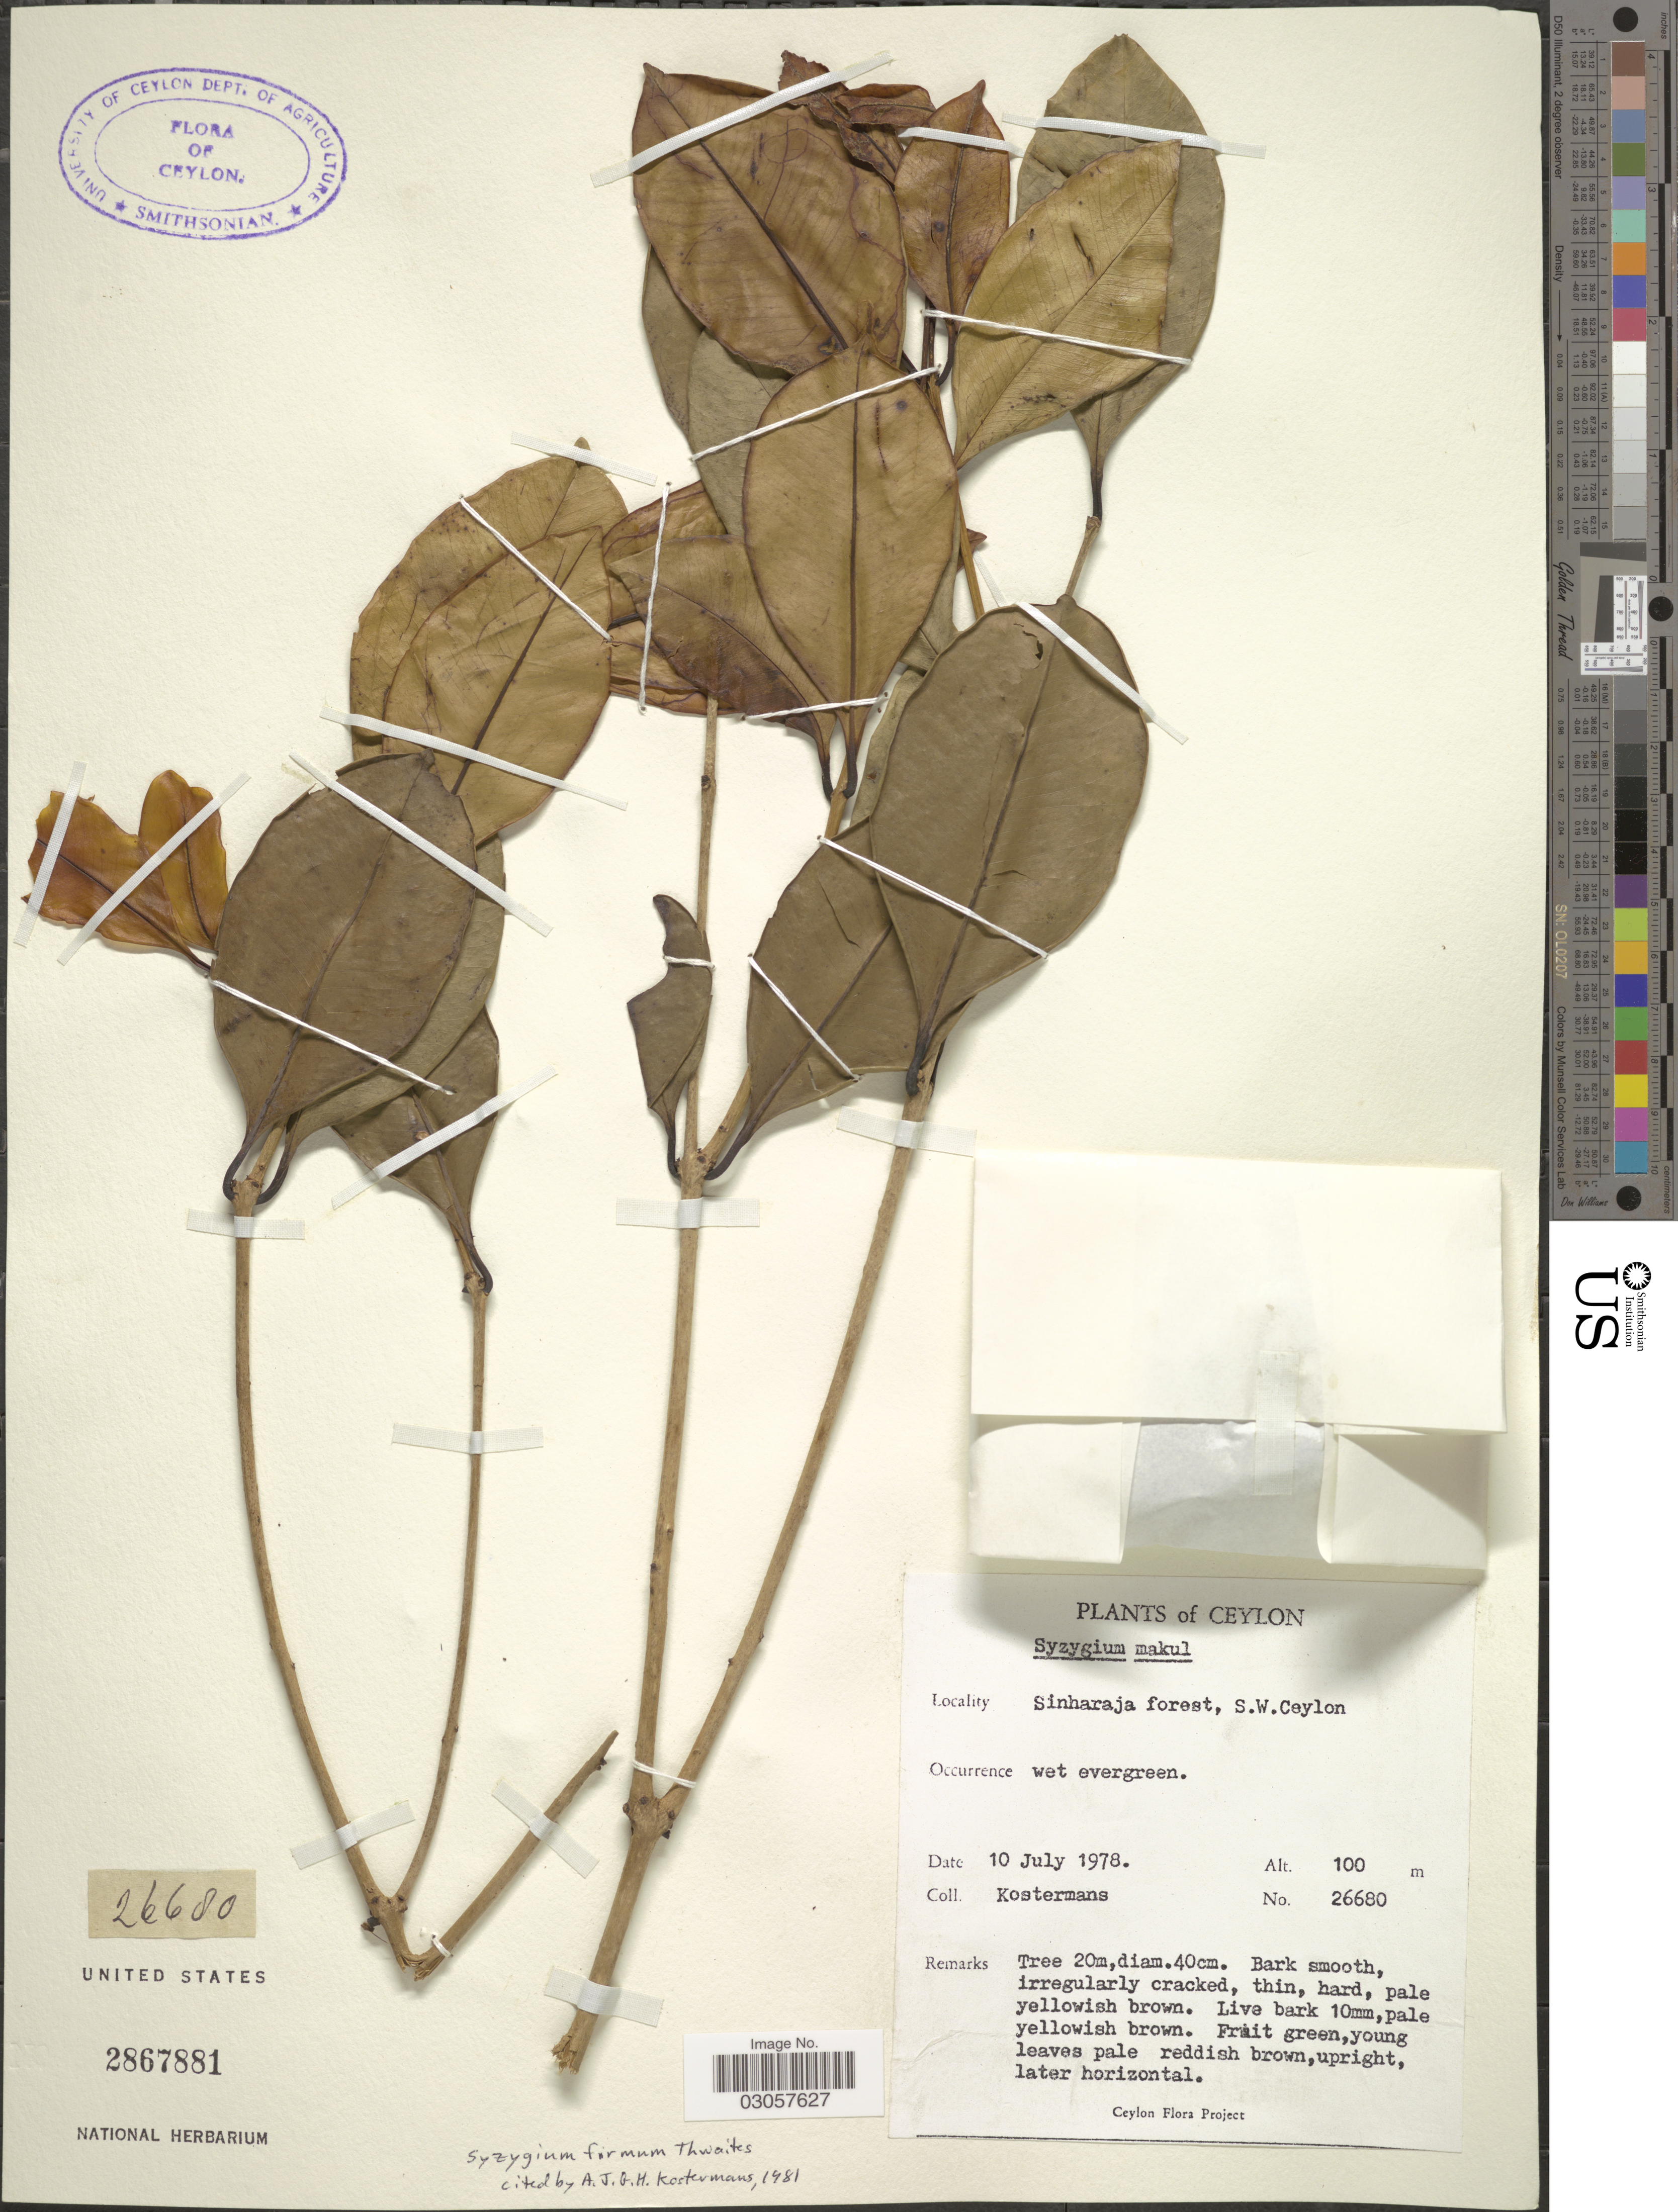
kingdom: Plantae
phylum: Tracheophyta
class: Magnoliopsida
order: Myrtales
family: Myrtaceae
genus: Syzygium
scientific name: Syzygium firmum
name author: (Blume) Thwaites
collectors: Kostermans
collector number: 26680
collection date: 1978-07-10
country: Sri Lanka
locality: Ceylon. Sinharaja forest, S. W. Ceylon.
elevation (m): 100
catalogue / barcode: US 2867881